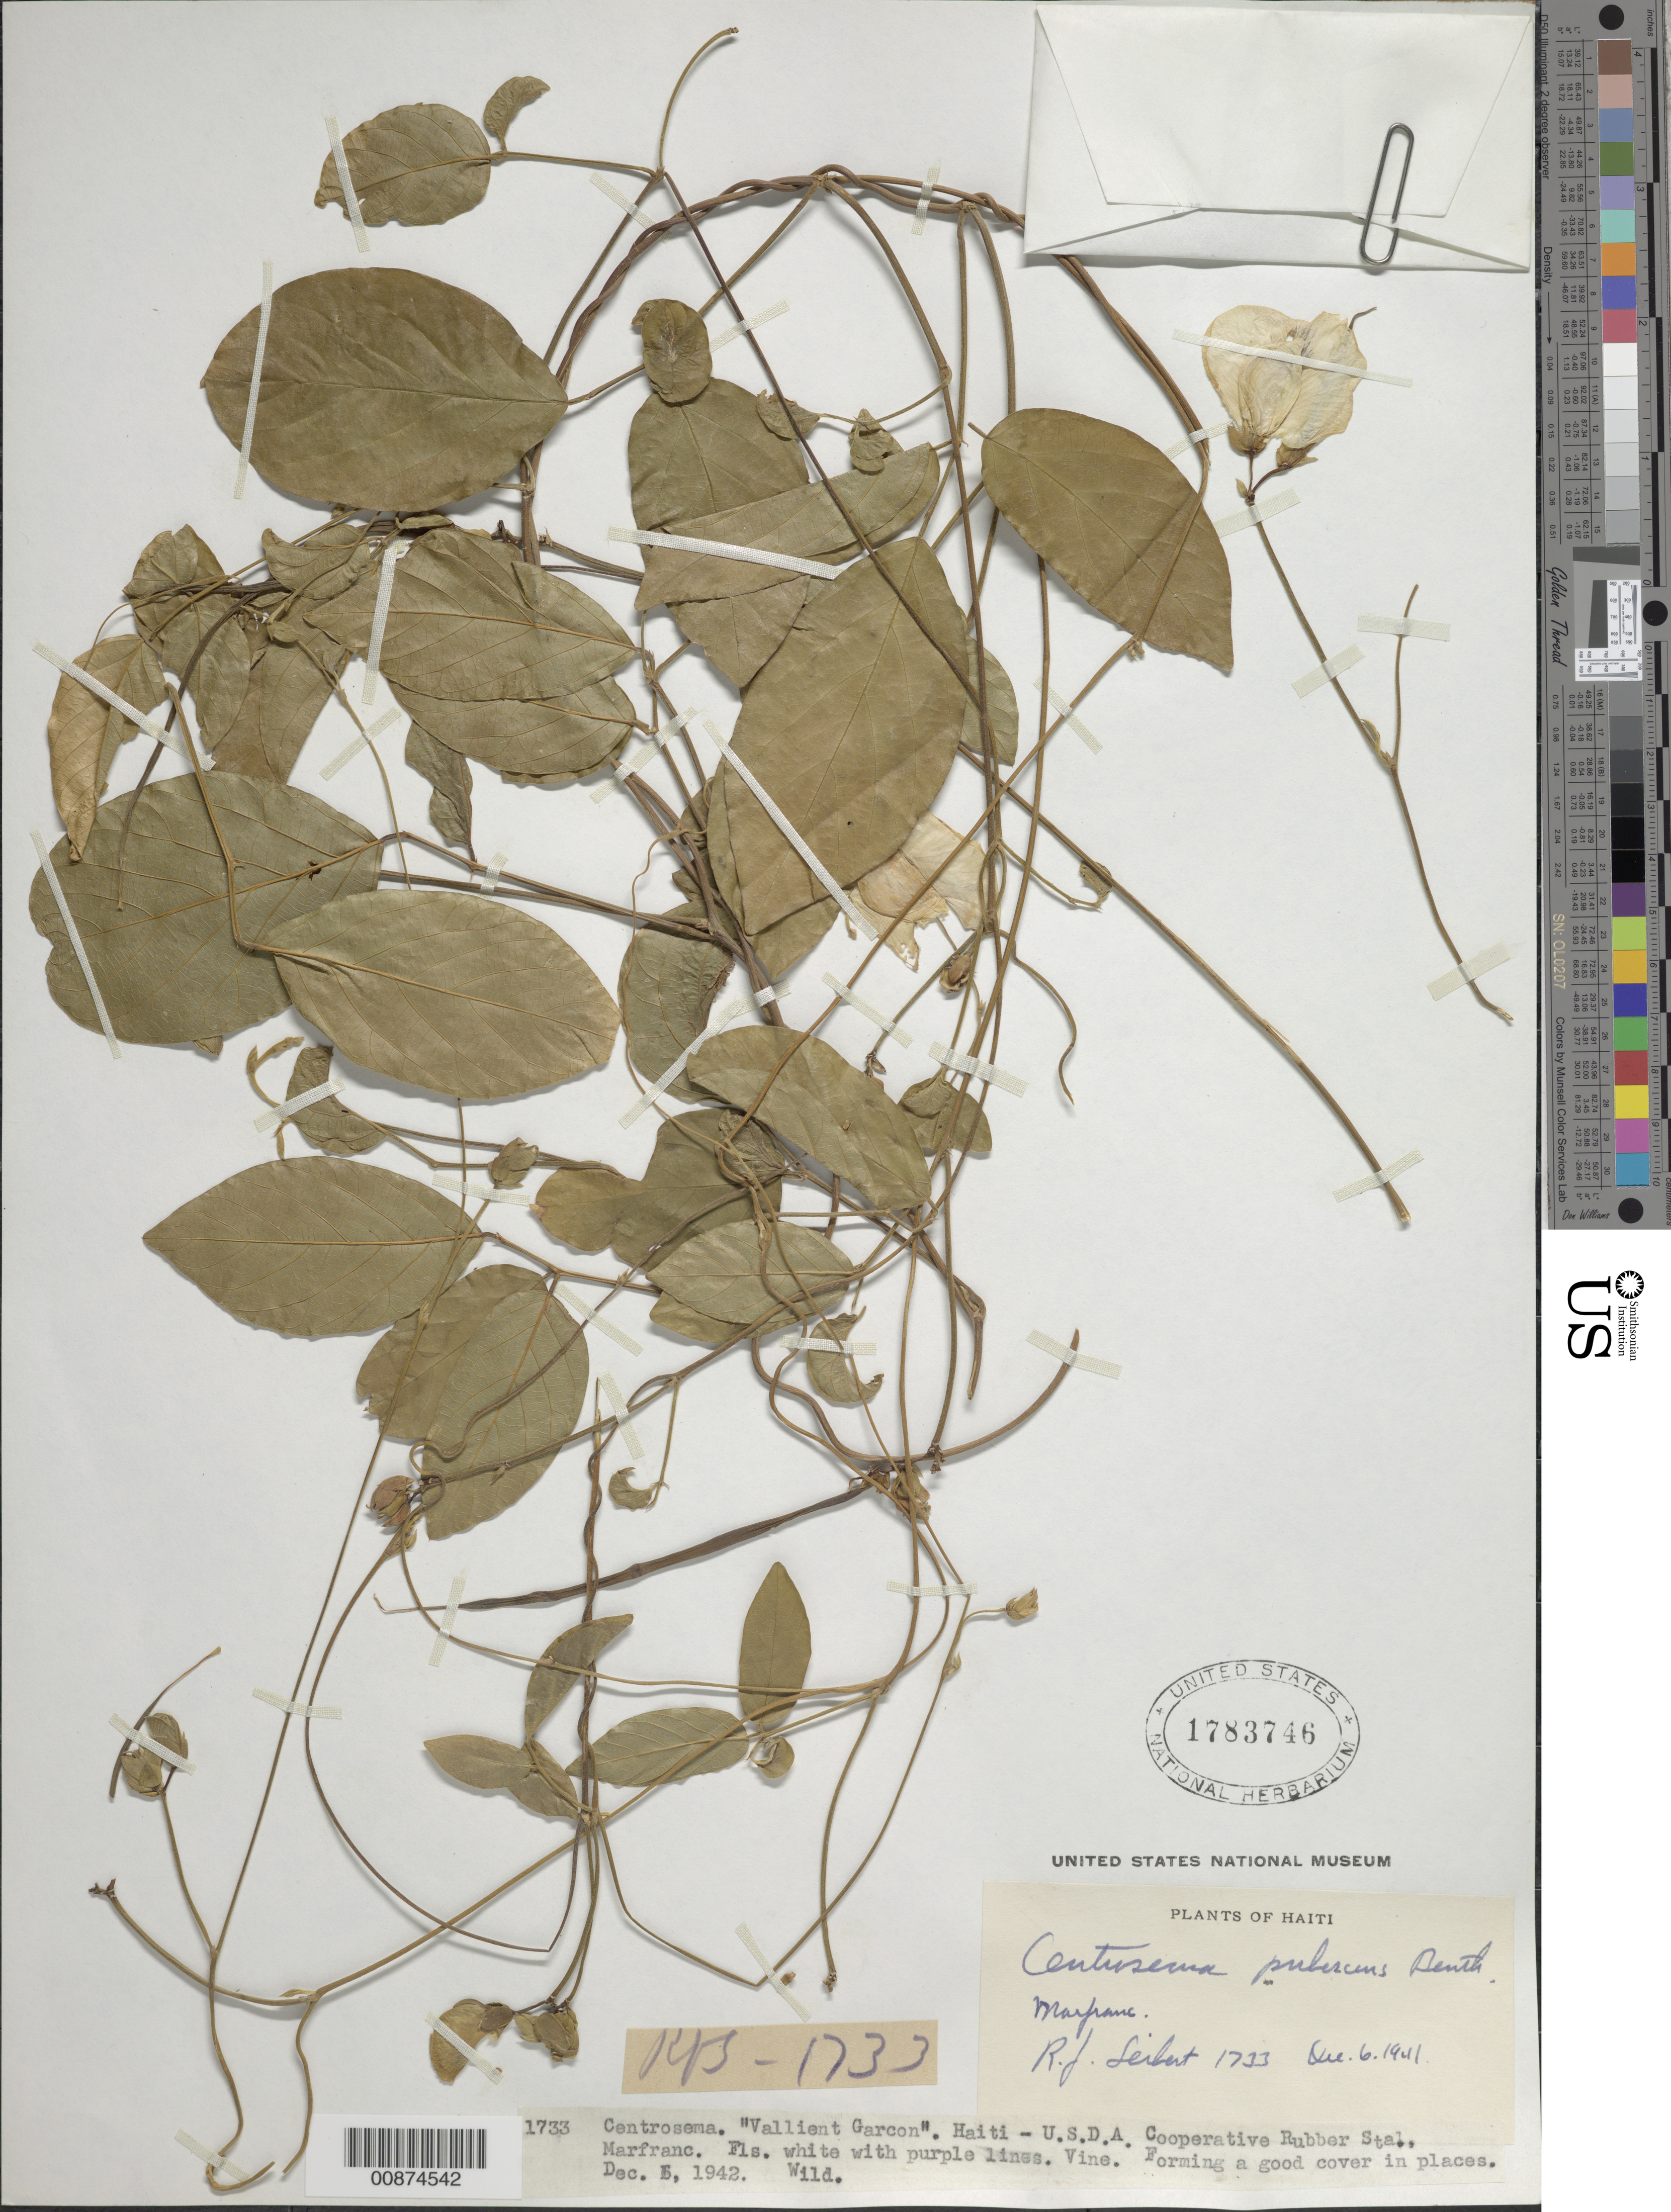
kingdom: Plantae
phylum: Tracheophyta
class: Magnoliopsida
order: Fabales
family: Fabaceae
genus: Centrosema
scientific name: Centrosema pubescens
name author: Benth.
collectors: R. J. Seibert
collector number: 1733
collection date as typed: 06 Dec 1941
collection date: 1941-12-06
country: Haiti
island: Hispaniola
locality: U.S.D.A. Cooperative Rubber Sta., Marfranc.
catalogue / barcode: US 1783746